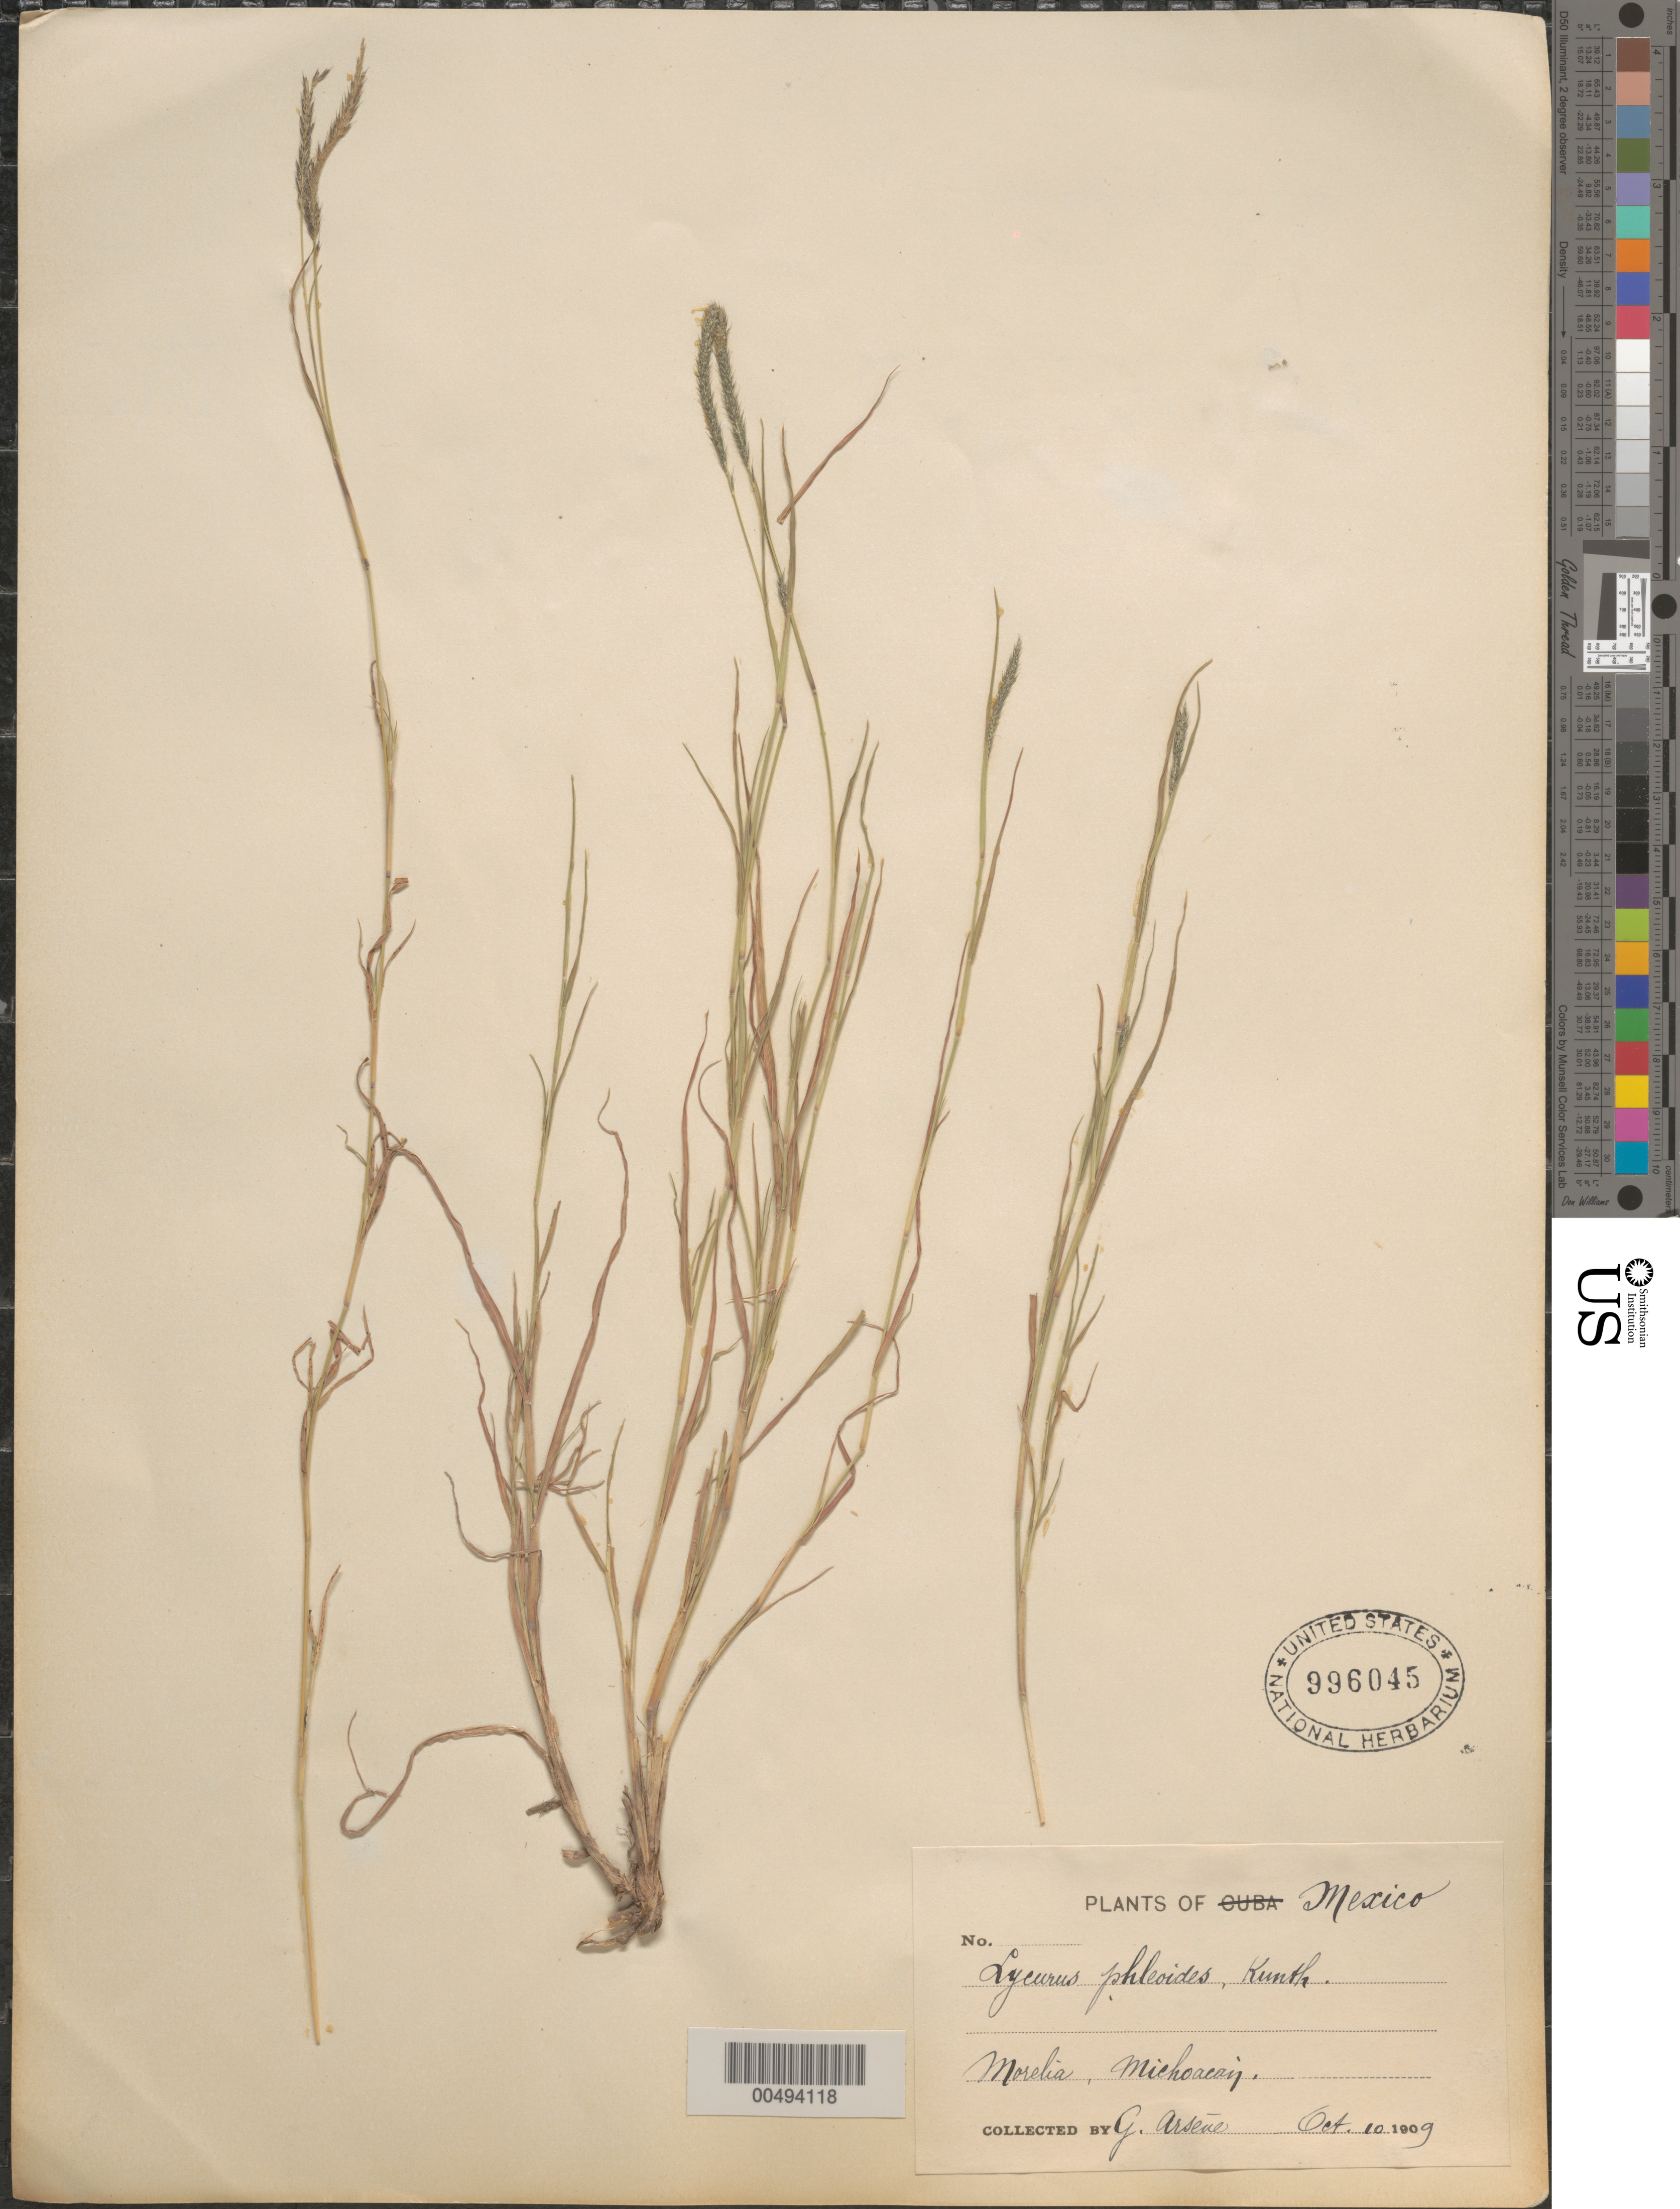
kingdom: Plantae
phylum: Tracheophyta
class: Liliopsida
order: Poales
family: Poaceae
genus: Lycurus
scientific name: Lycurus phleoides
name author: Kunth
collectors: Bro. G. Arsène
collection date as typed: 10 Oct 1909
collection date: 1909-10-10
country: Mexico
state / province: Michoacán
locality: Morelia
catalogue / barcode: US 996045